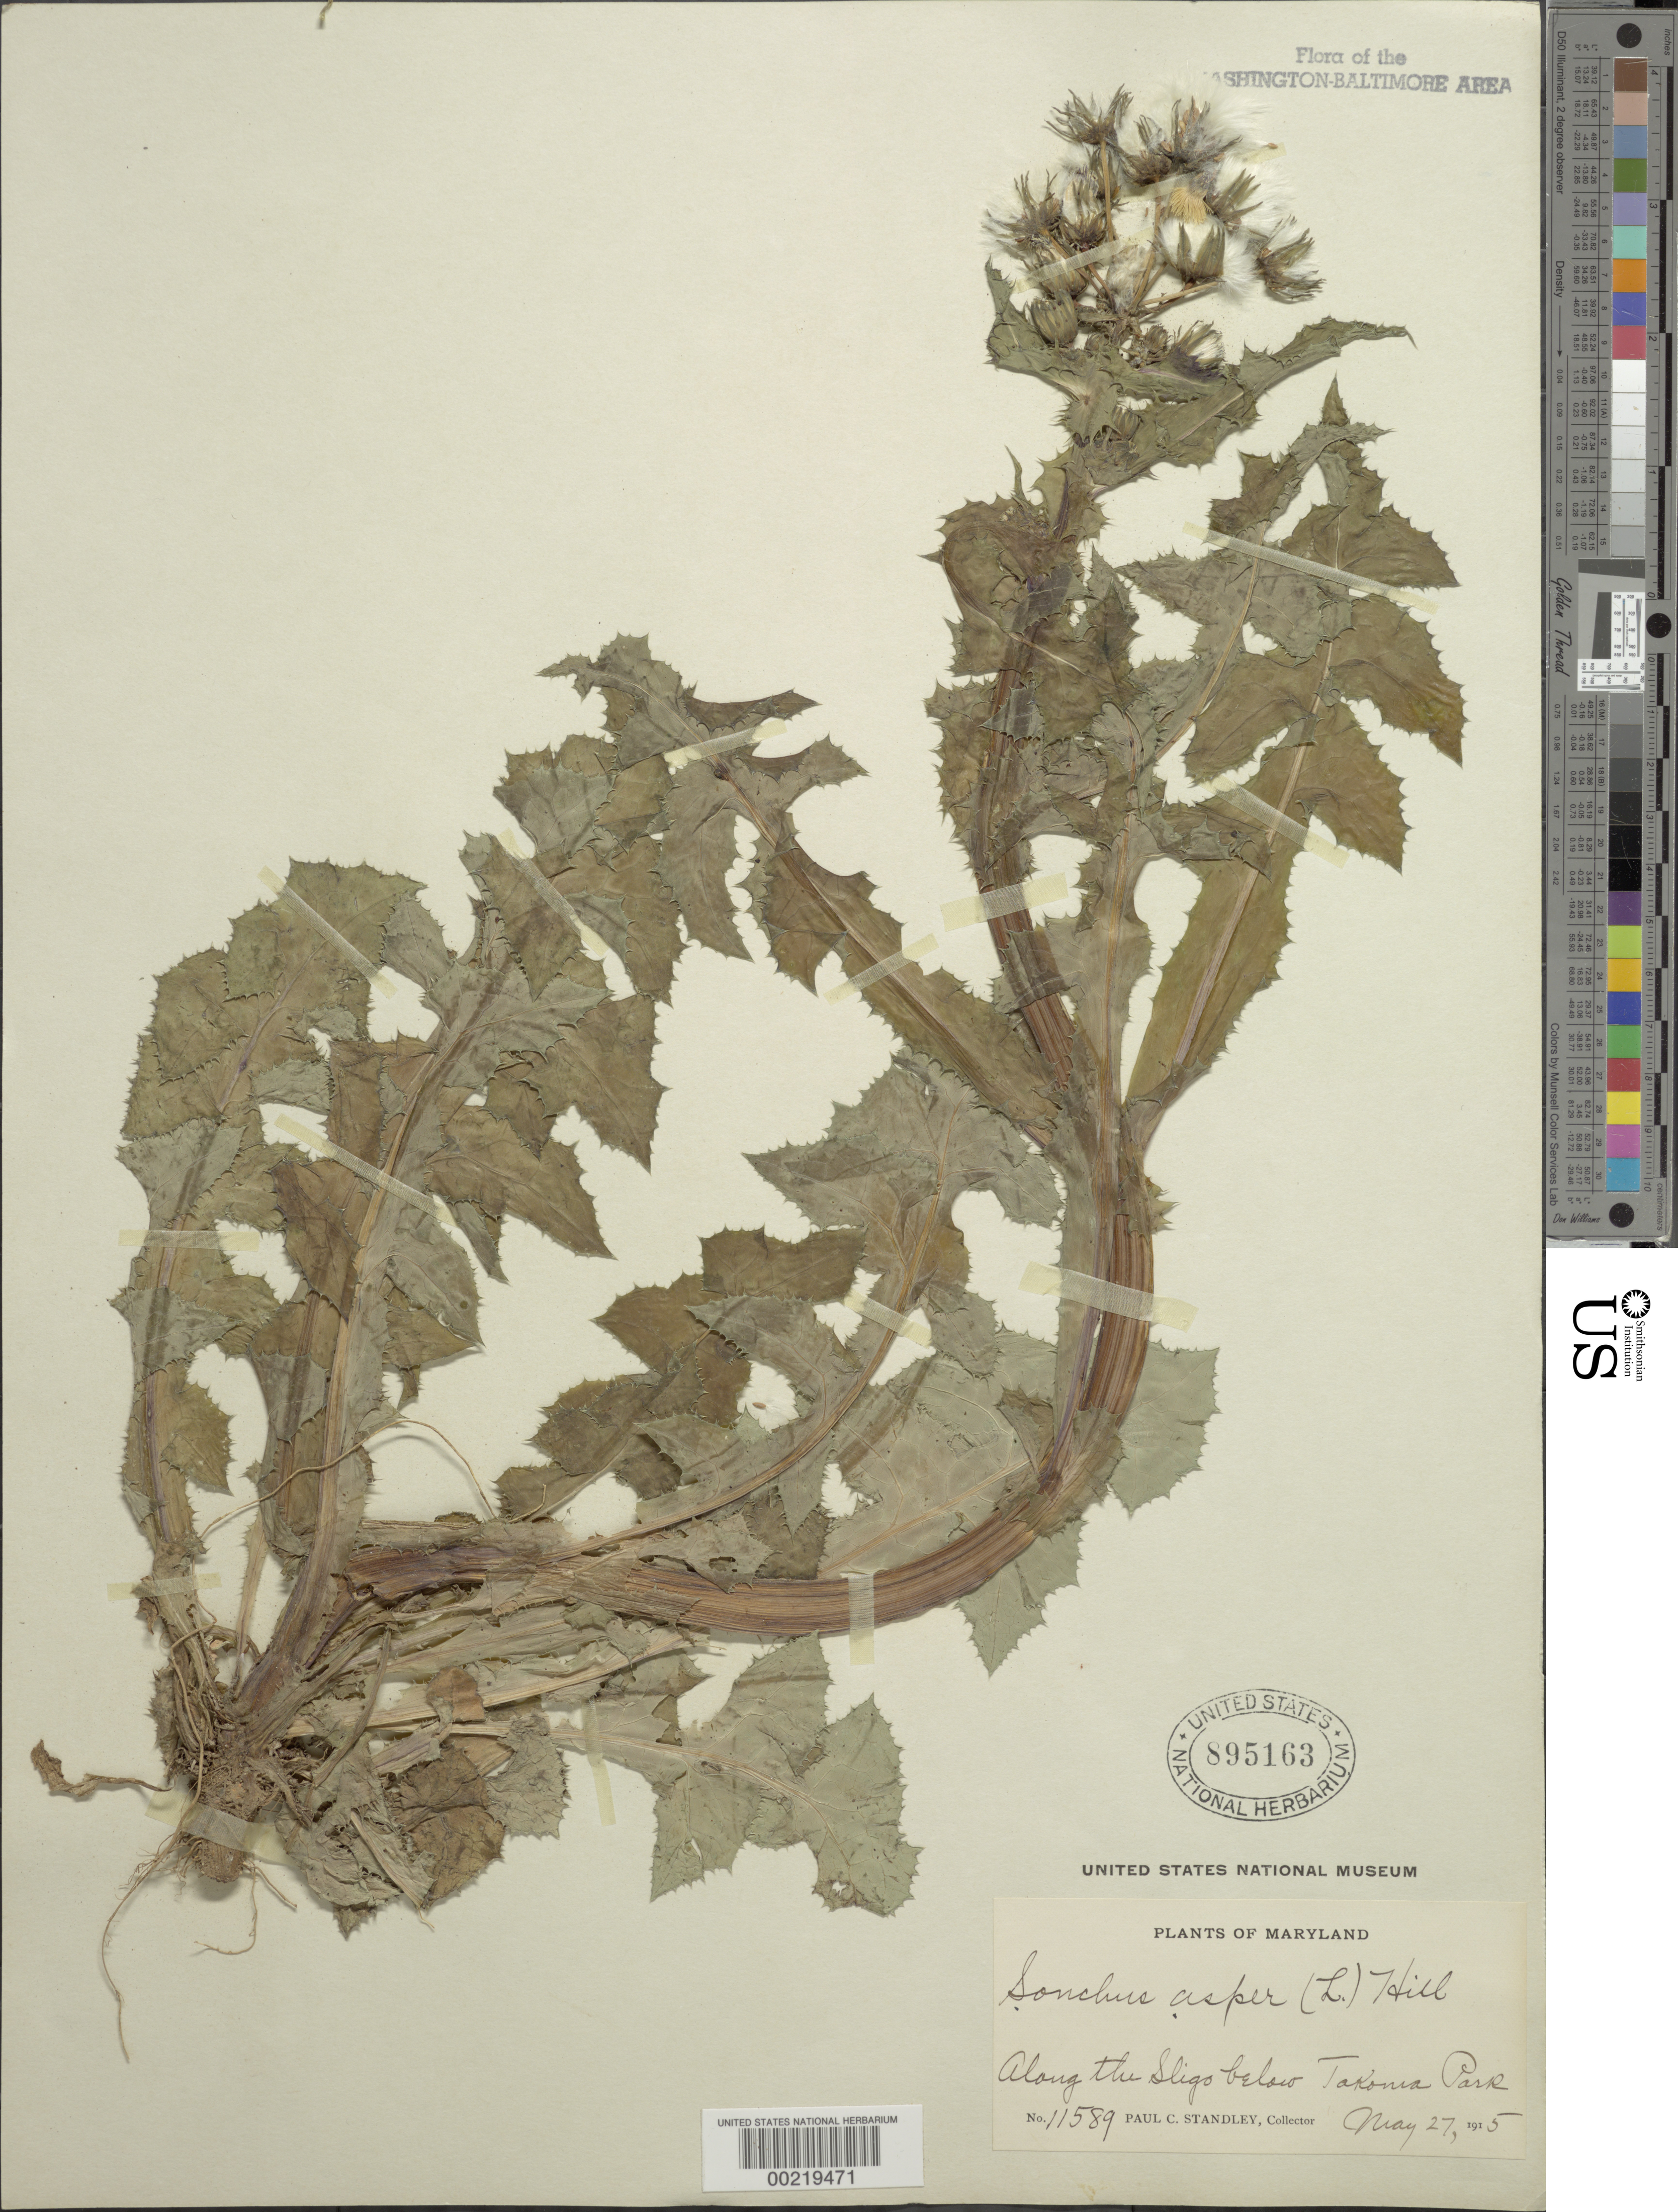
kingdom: Plantae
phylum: Tracheophyta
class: Magnoliopsida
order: Asterales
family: Asteraceae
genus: Sonchus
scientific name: Sonchus asper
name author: (L.) Hill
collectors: P. C. Standley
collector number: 11589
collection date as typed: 27 May 1915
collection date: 1915-05-27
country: United States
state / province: Maryland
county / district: Montgomery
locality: Sligo below Takoma Park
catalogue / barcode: US 895163